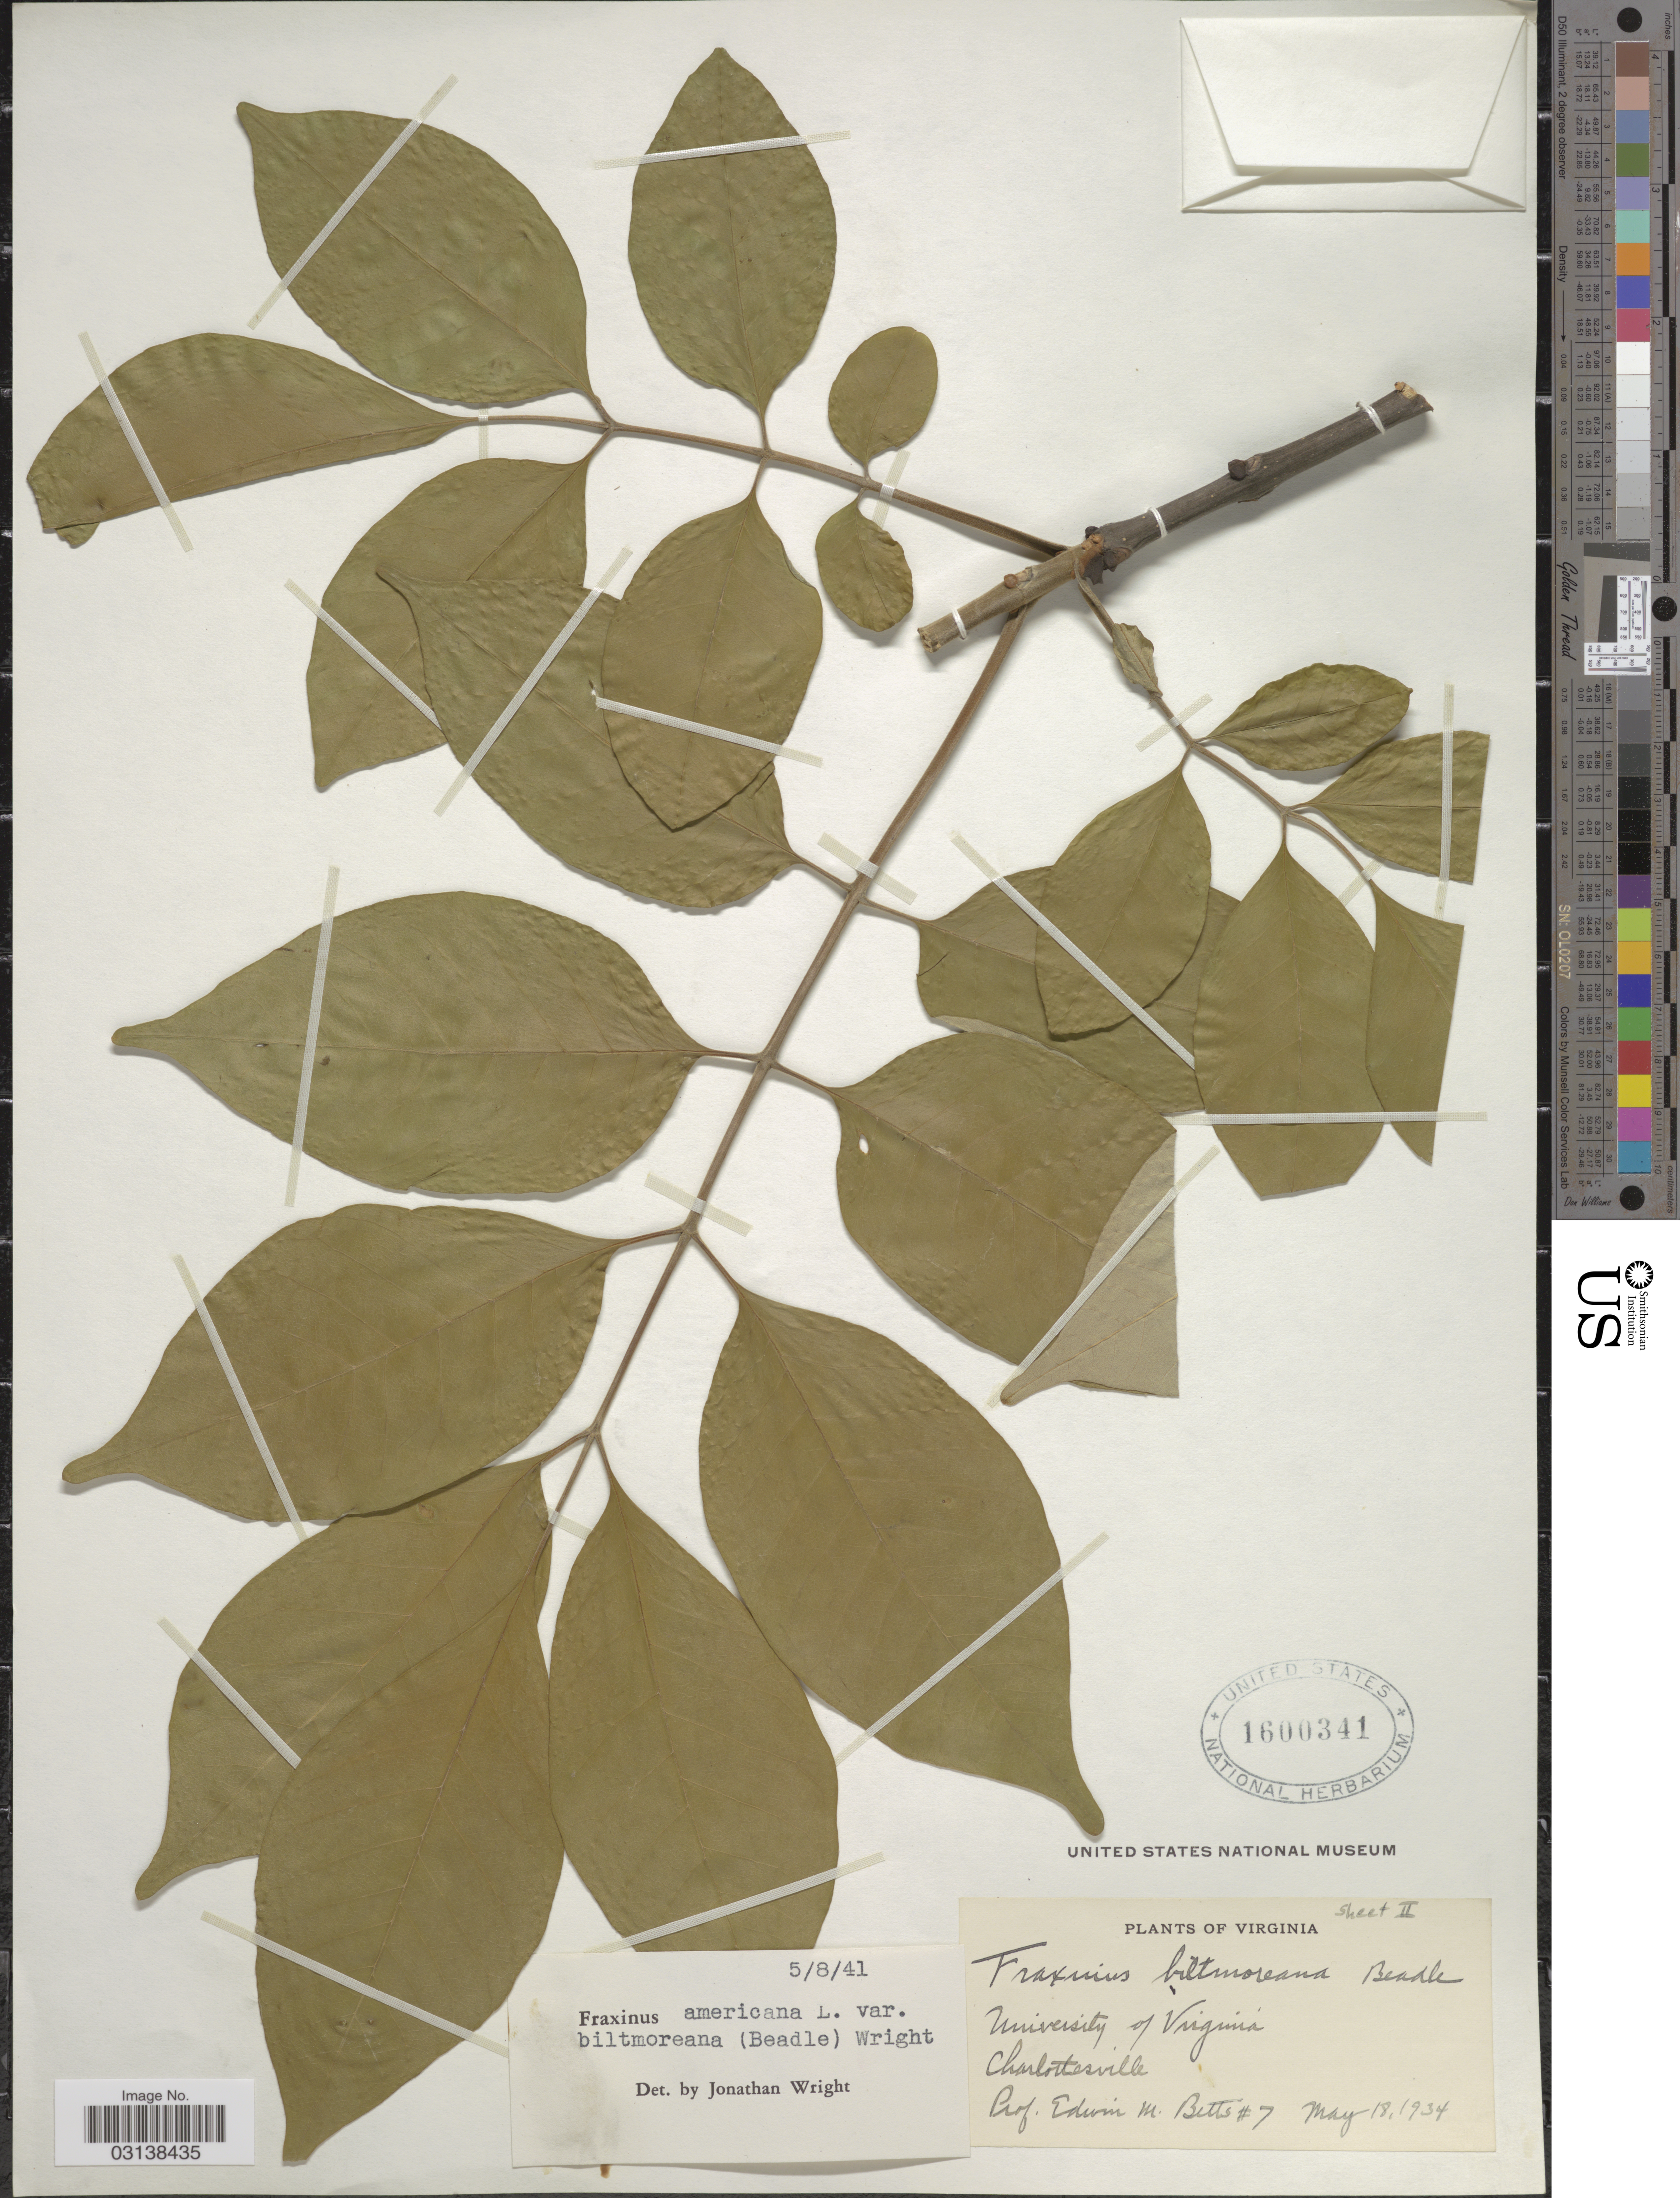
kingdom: Plantae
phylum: Tracheophyta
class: Magnoliopsida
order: Lamiales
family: Oleaceae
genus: Fraxinus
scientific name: Fraxinus americana var. biltmoreana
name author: (Beadle) J.W. Wright ex Fernald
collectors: E. Betts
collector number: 7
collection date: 1934-05-18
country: United States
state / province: Virginia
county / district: City of Charlottesville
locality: University of Virginia, Charlottesville.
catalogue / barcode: US 1600341